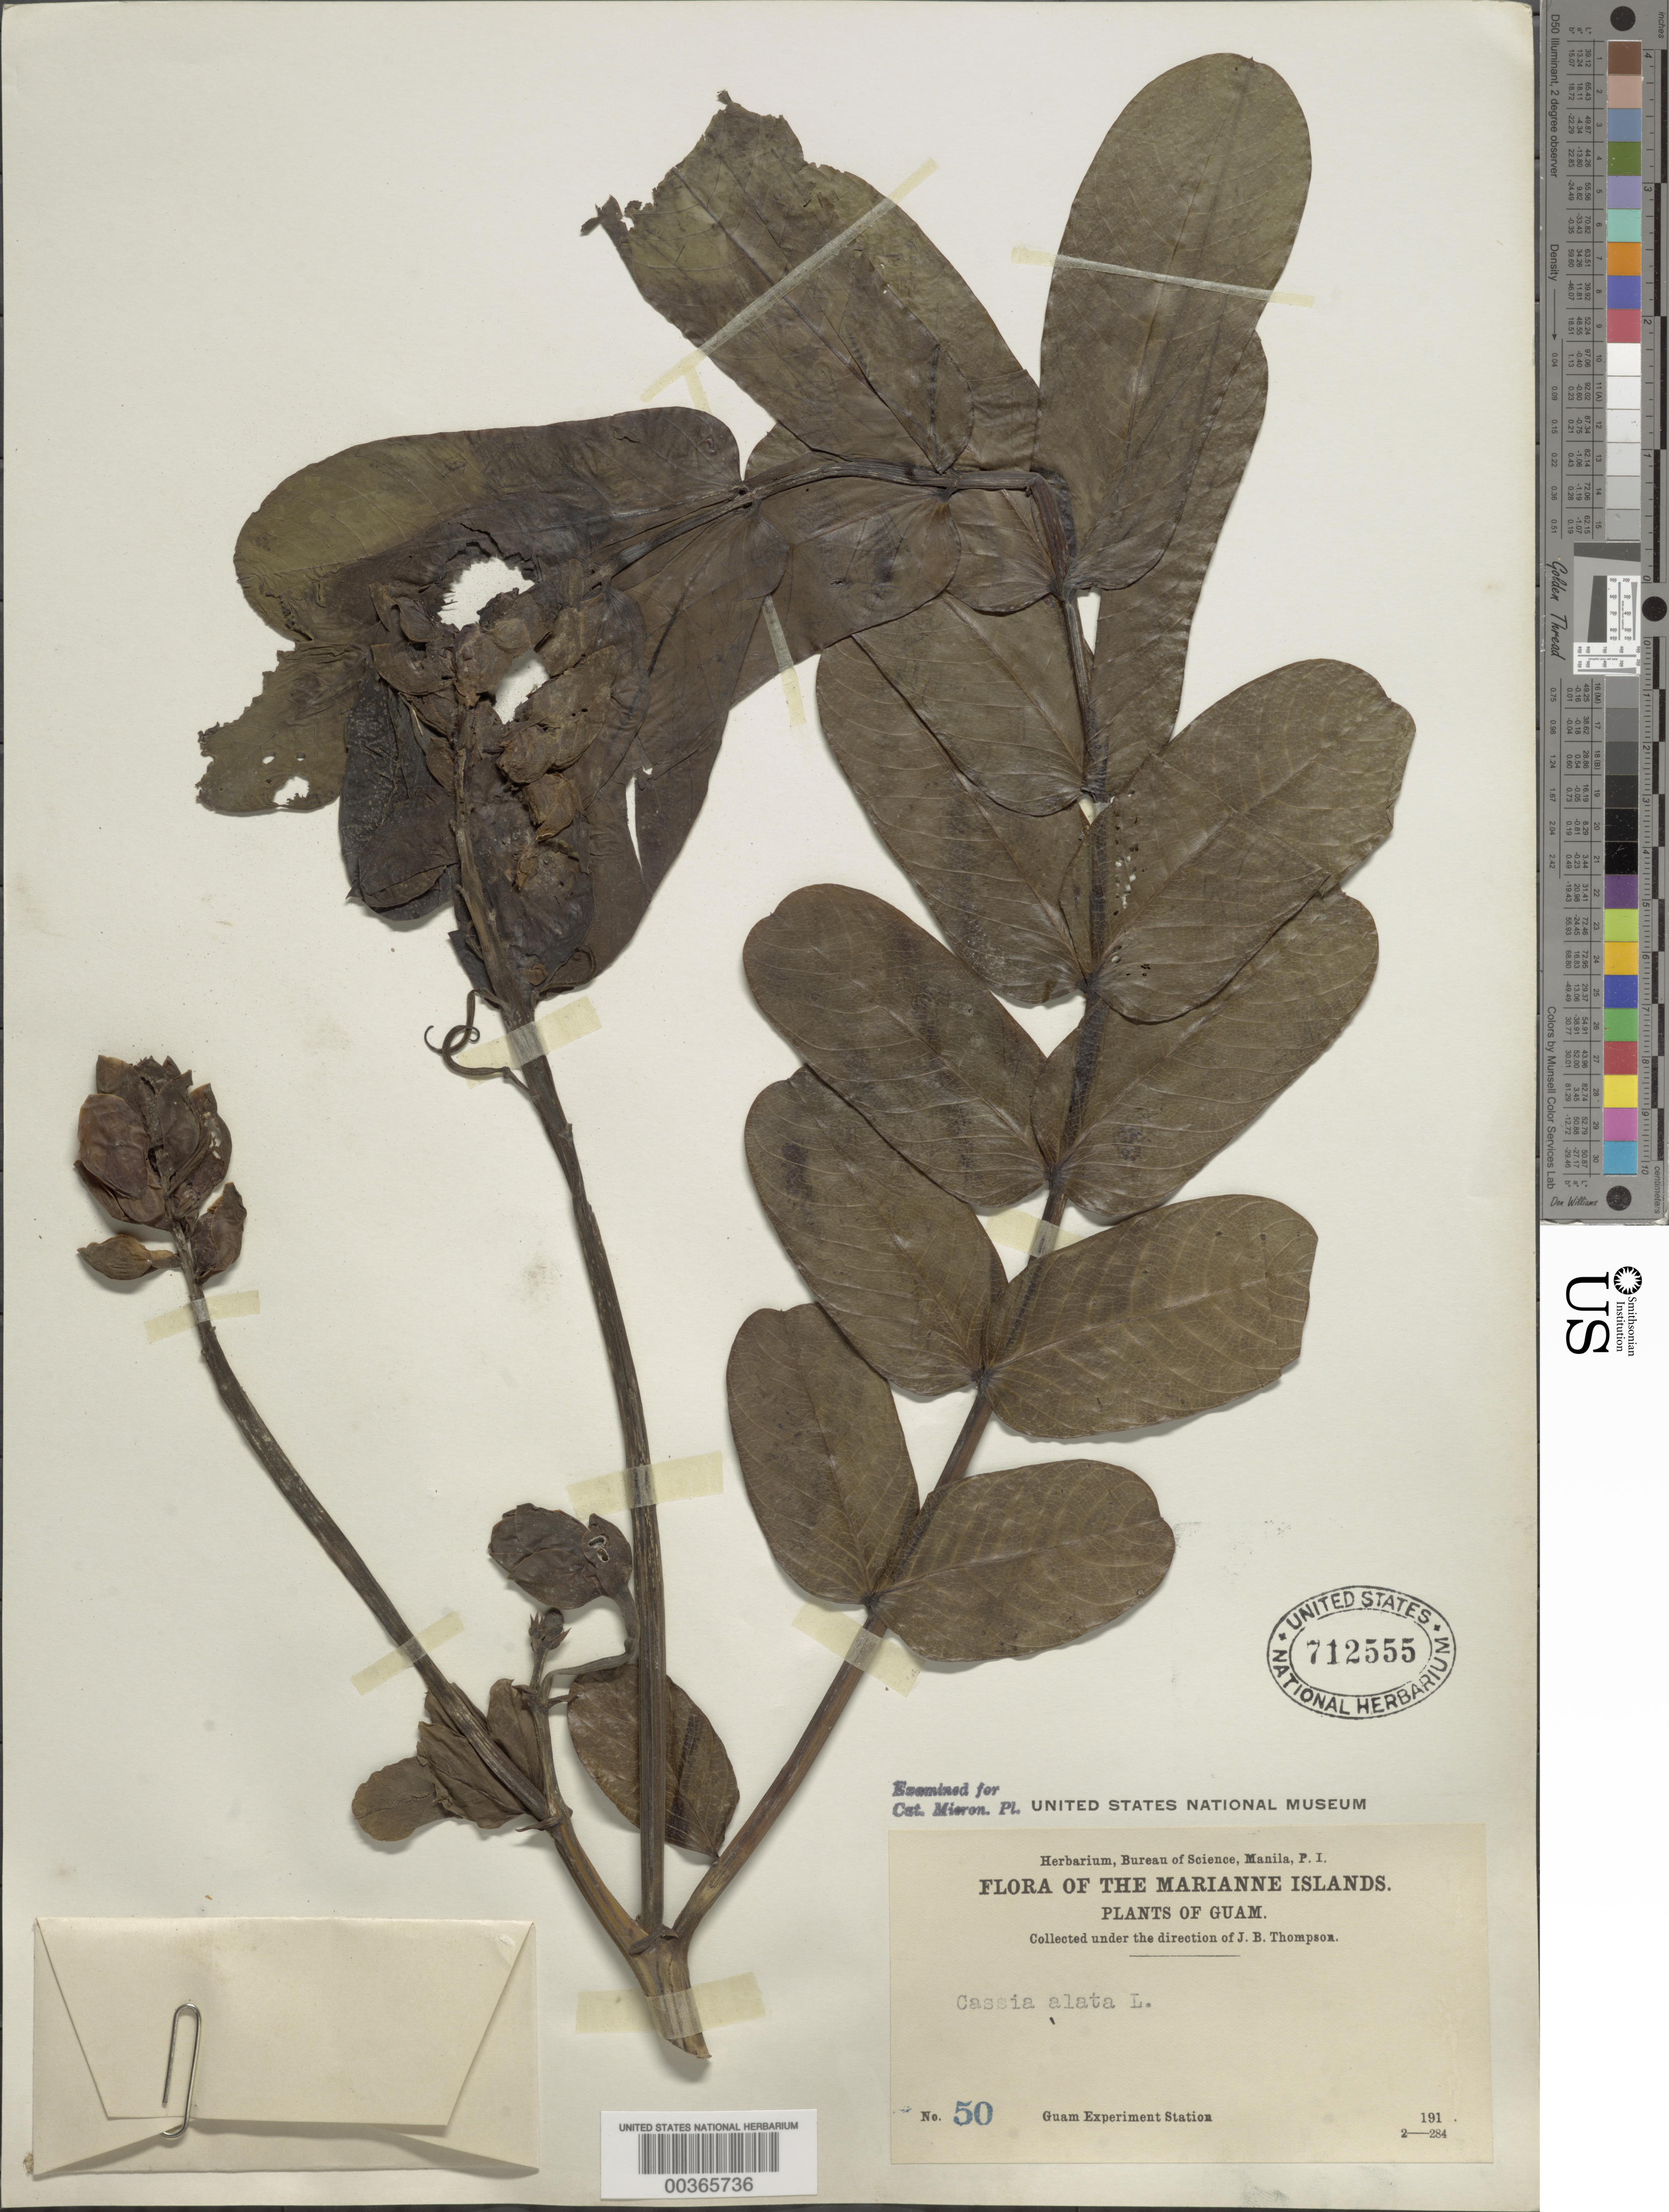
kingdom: Plantae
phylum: Tracheophyta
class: Magnoliopsida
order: Fabales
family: Fabaceae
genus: Senna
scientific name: Senna alata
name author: (L.) Roxb.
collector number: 50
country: Guam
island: Guam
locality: Guam experiment station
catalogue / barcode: US 712555